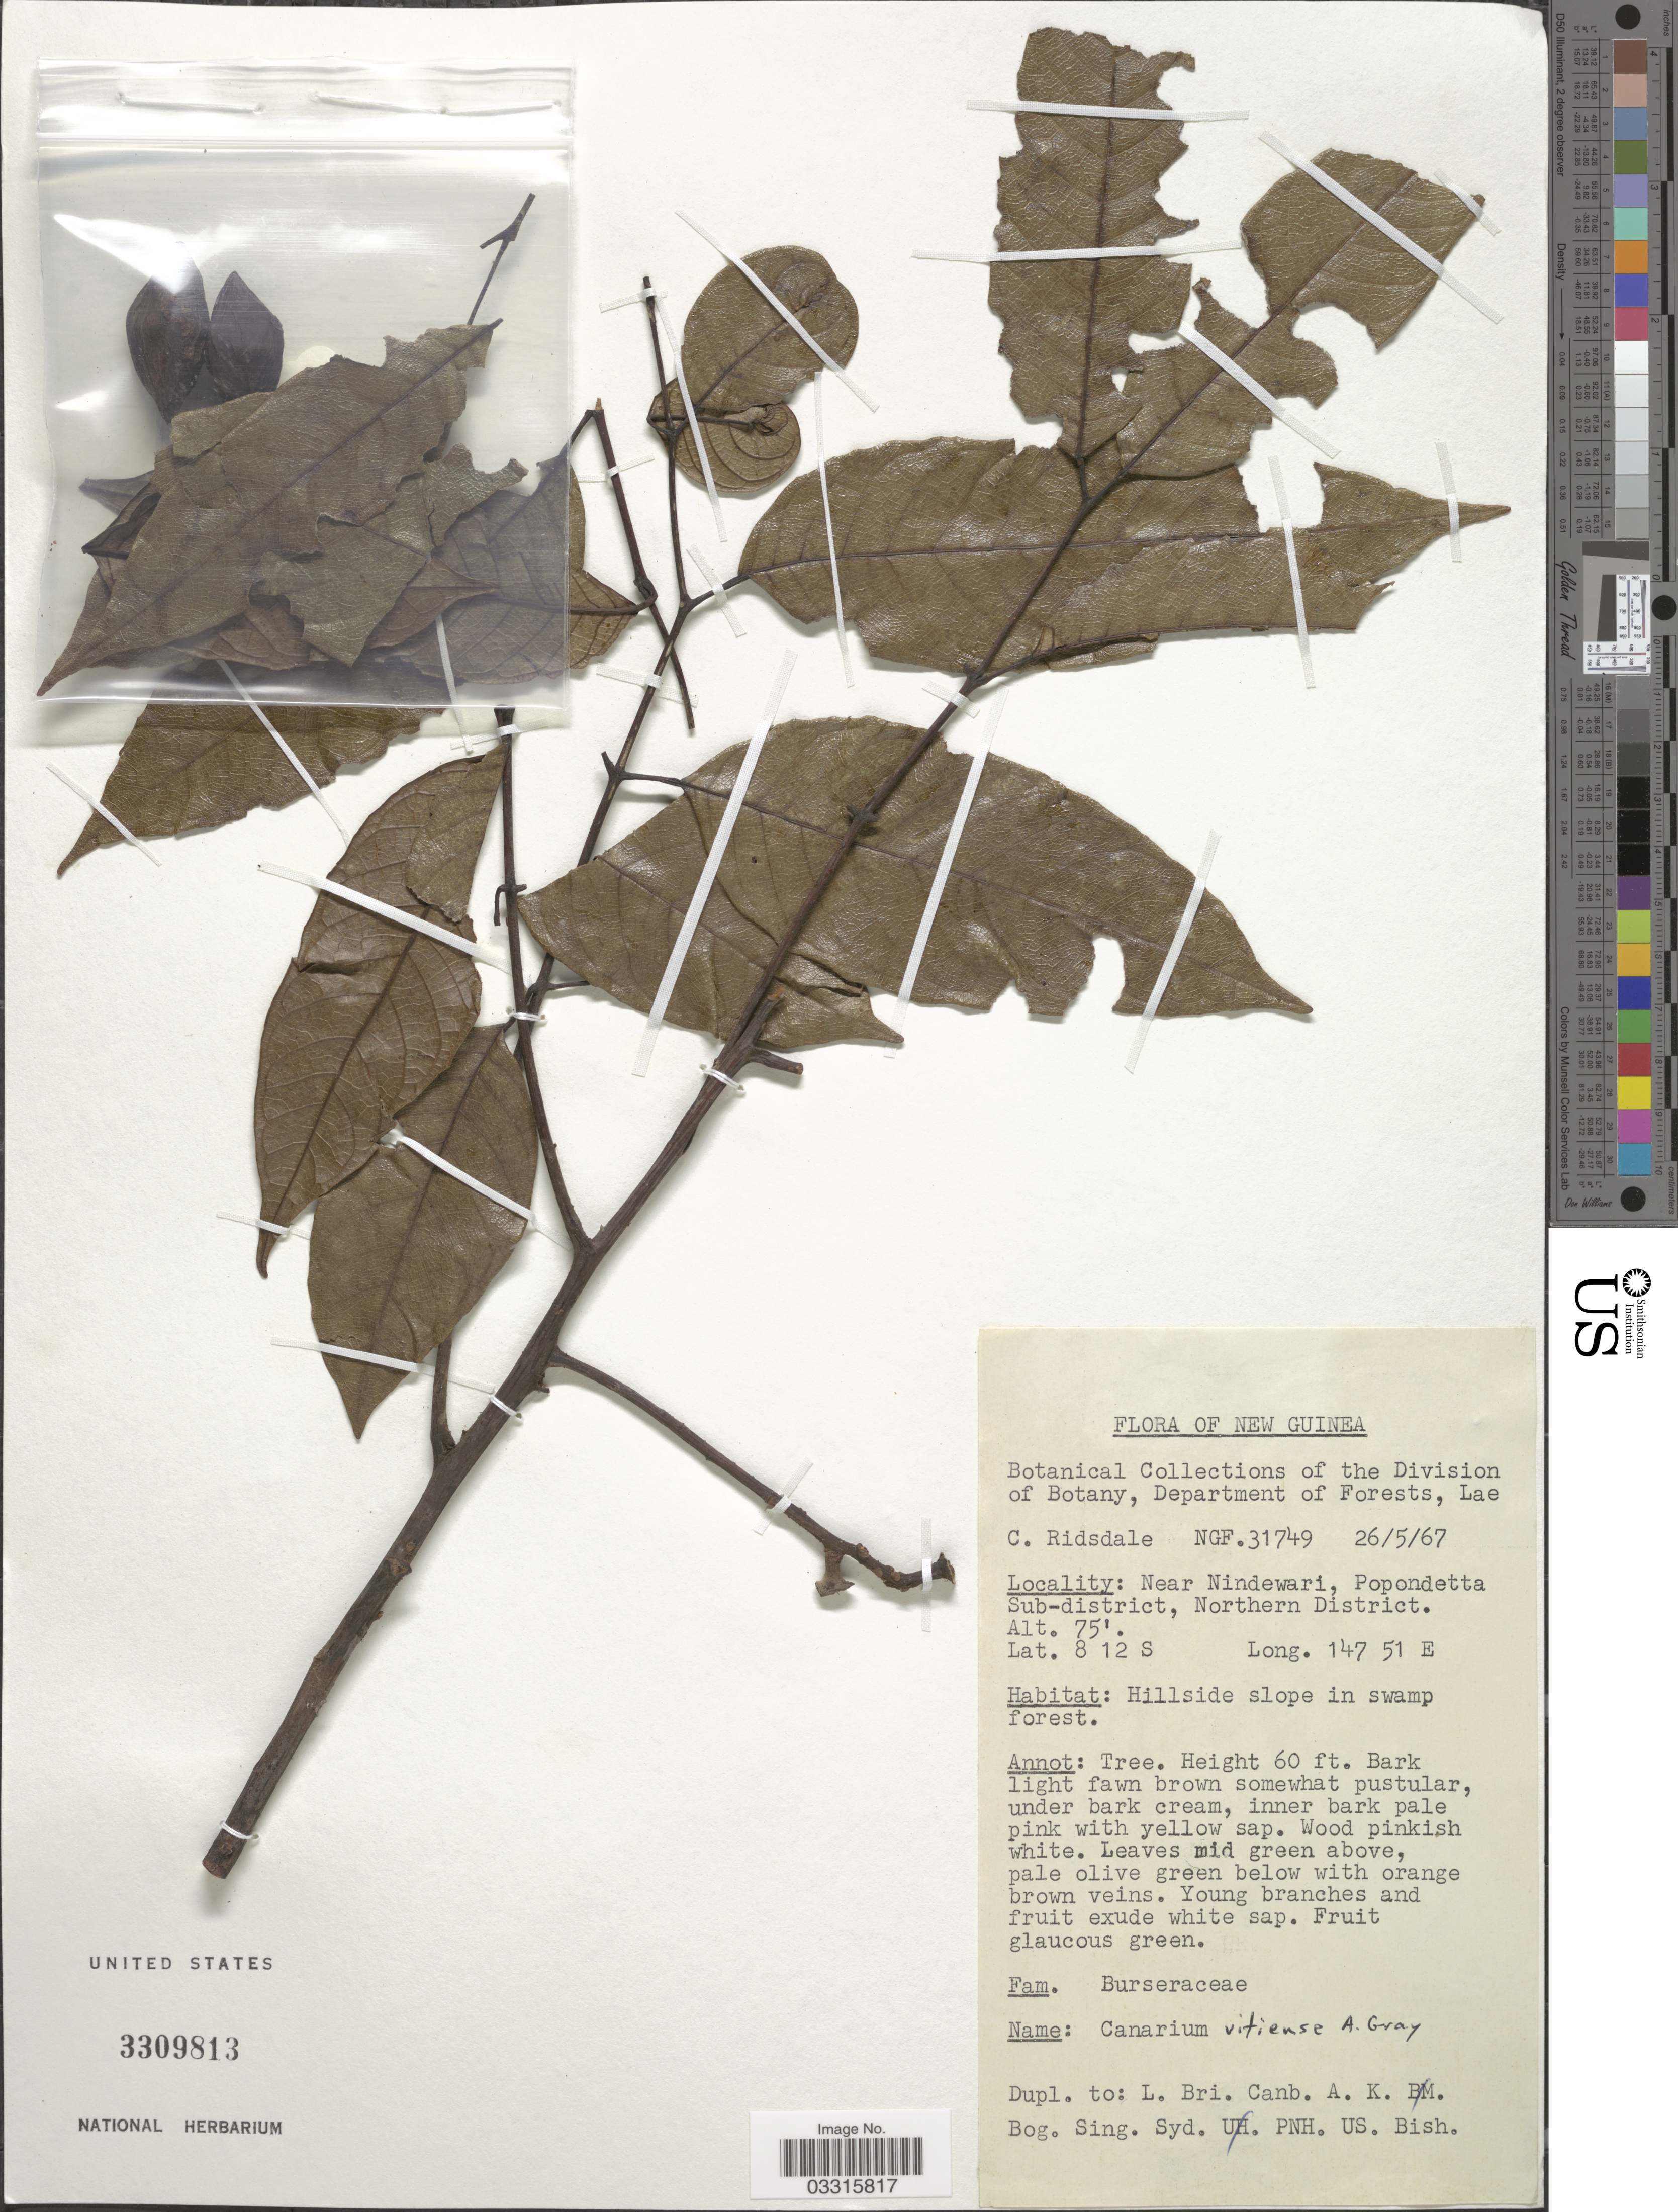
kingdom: Plantae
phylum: Tracheophyta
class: Magnoliopsida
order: Sapindales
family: Burseraceae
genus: Canarium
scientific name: Canarium vitiense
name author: A. Gray in Wilkes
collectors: C. E. Ridsdale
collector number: NGF 31749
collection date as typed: Transcribed d/m/y: 26/5/67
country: Papua New Guinea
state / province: Northern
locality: New Guinea. Near Nindewari, Popondetta Sub-district, Northern District.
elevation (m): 23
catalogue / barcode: US 3309813